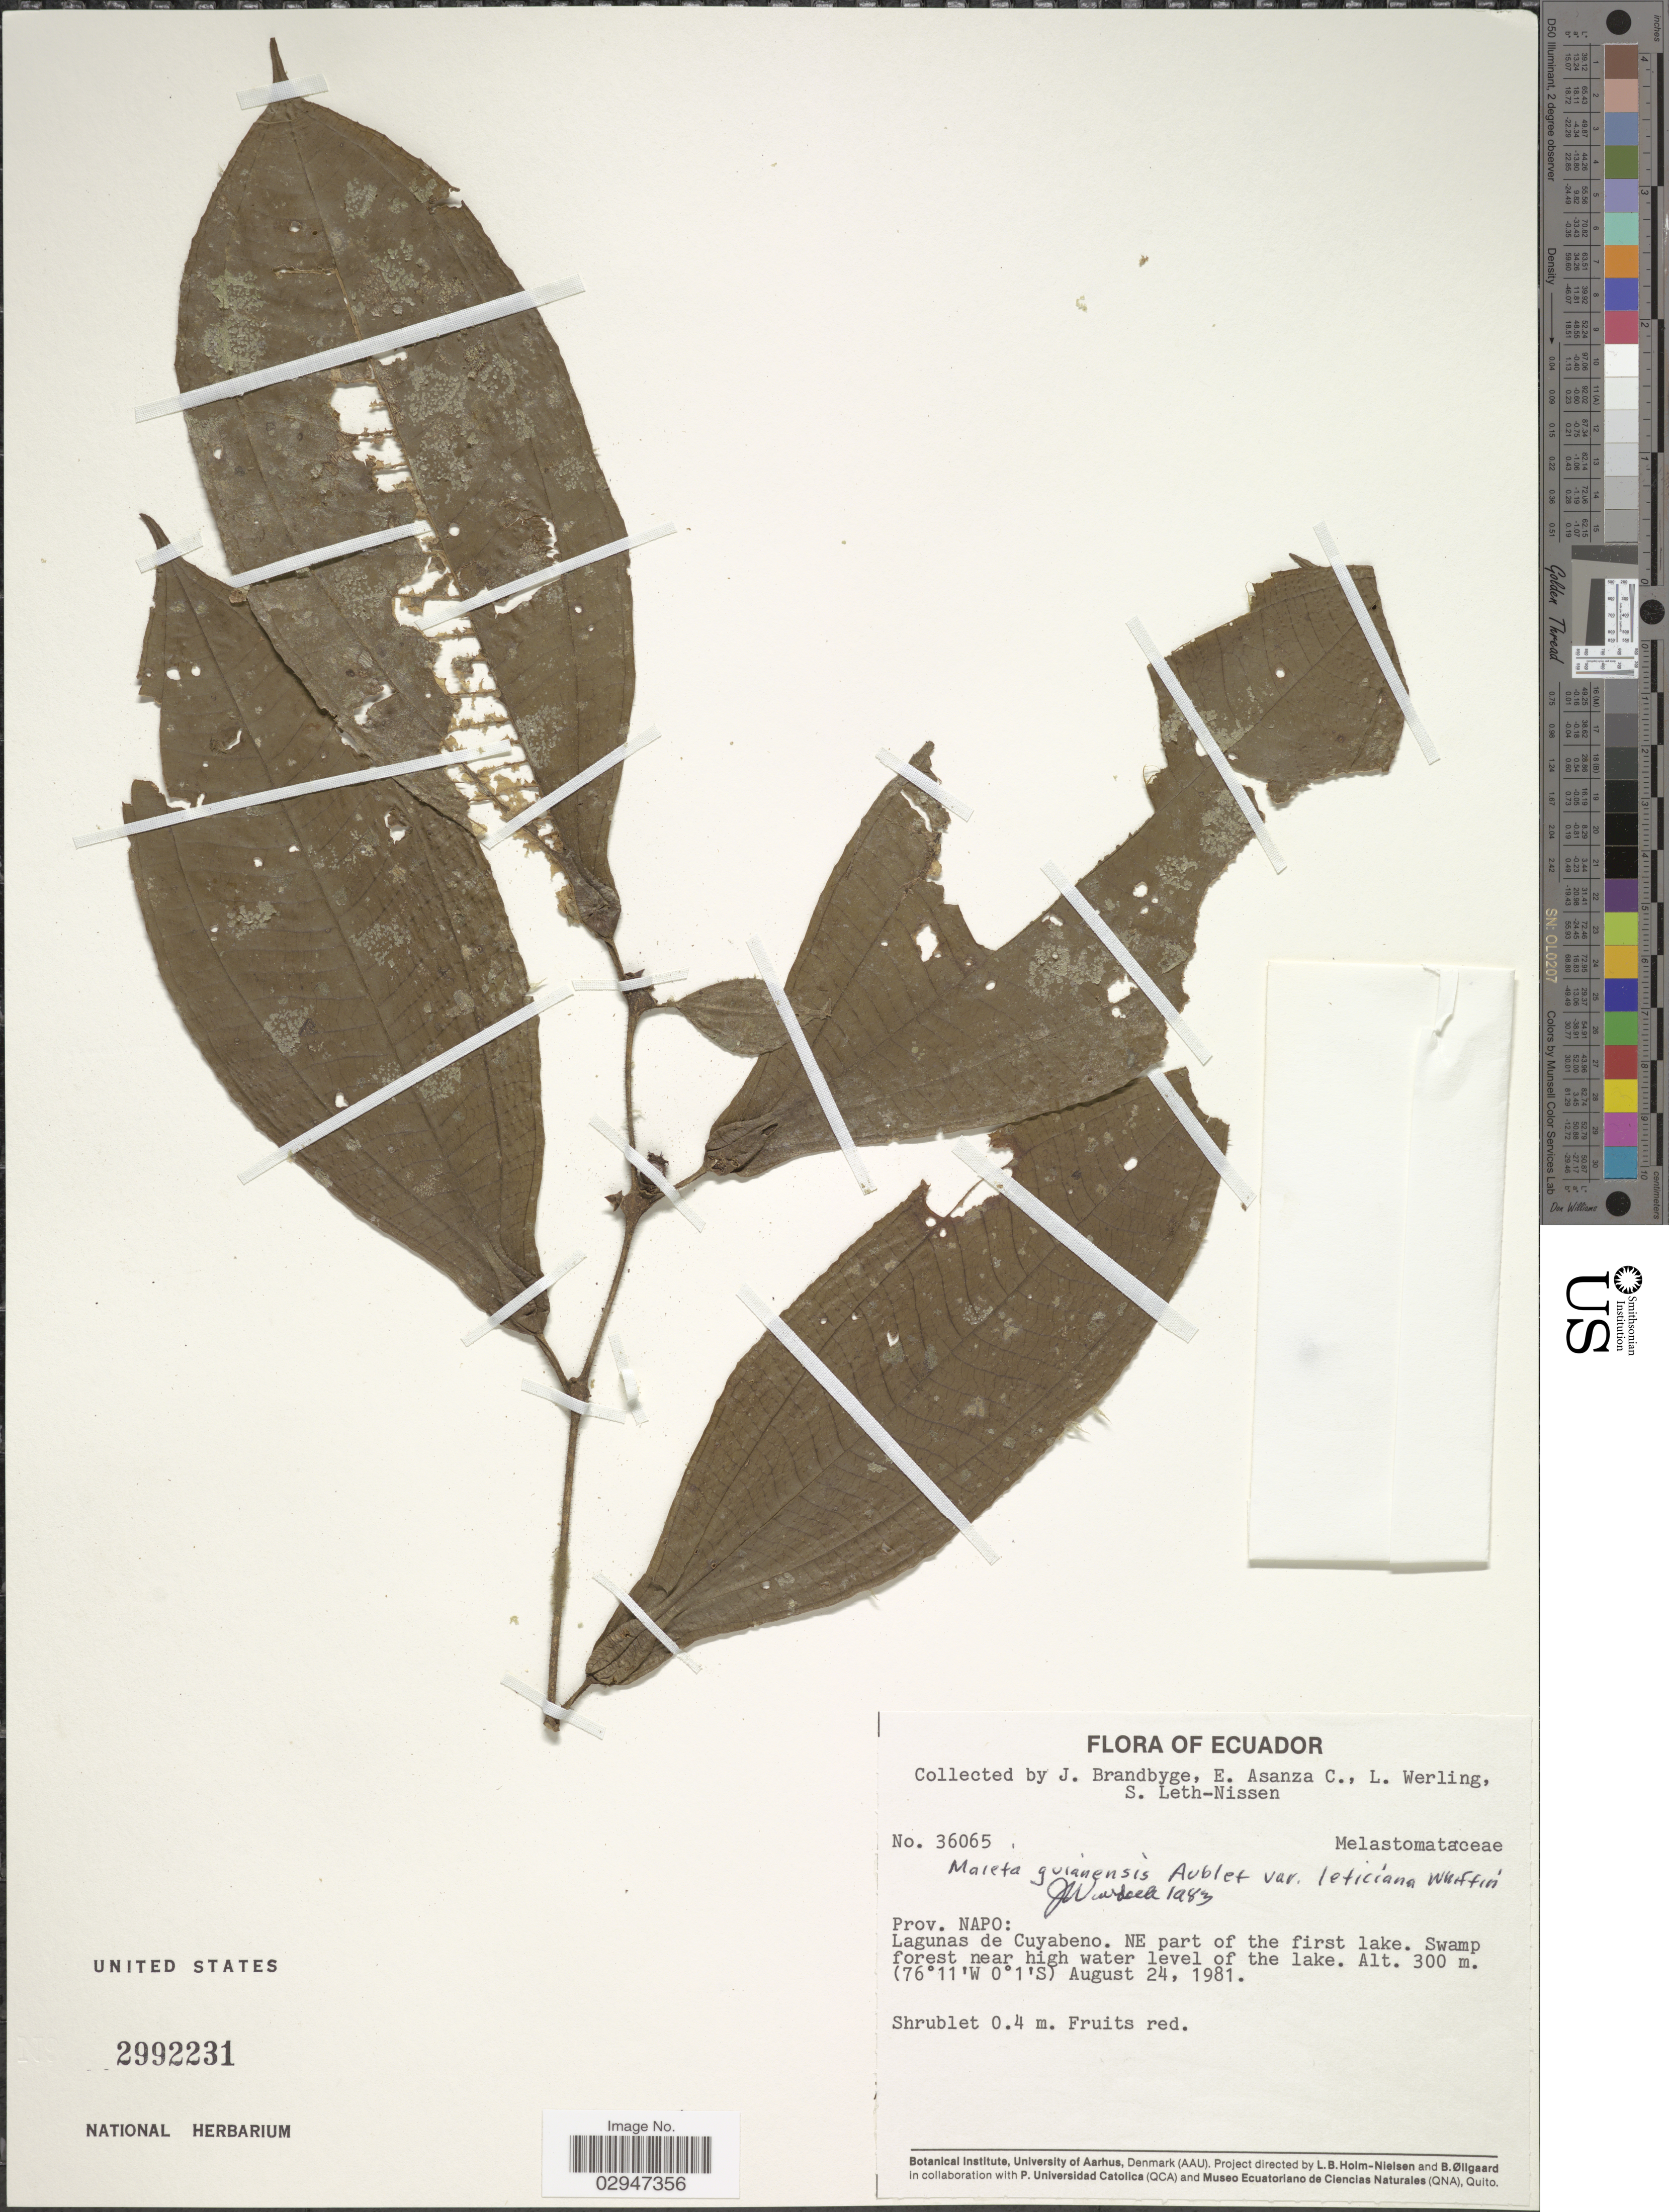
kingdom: Plantae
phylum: Tracheophyta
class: Magnoliopsida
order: Myrtales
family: Melastomataceae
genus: Maieta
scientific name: Maieta guianensis var. leticiana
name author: Whiffin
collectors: J. Brandbyge, E. Asanza C., L. Werling & S. Leth-Nissen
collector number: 36065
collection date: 1981-08-24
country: Ecuador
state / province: Napo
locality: Prov. Napo: Lagunas de Cuyabeno. NE part of the first lake.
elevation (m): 300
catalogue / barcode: US 2992231